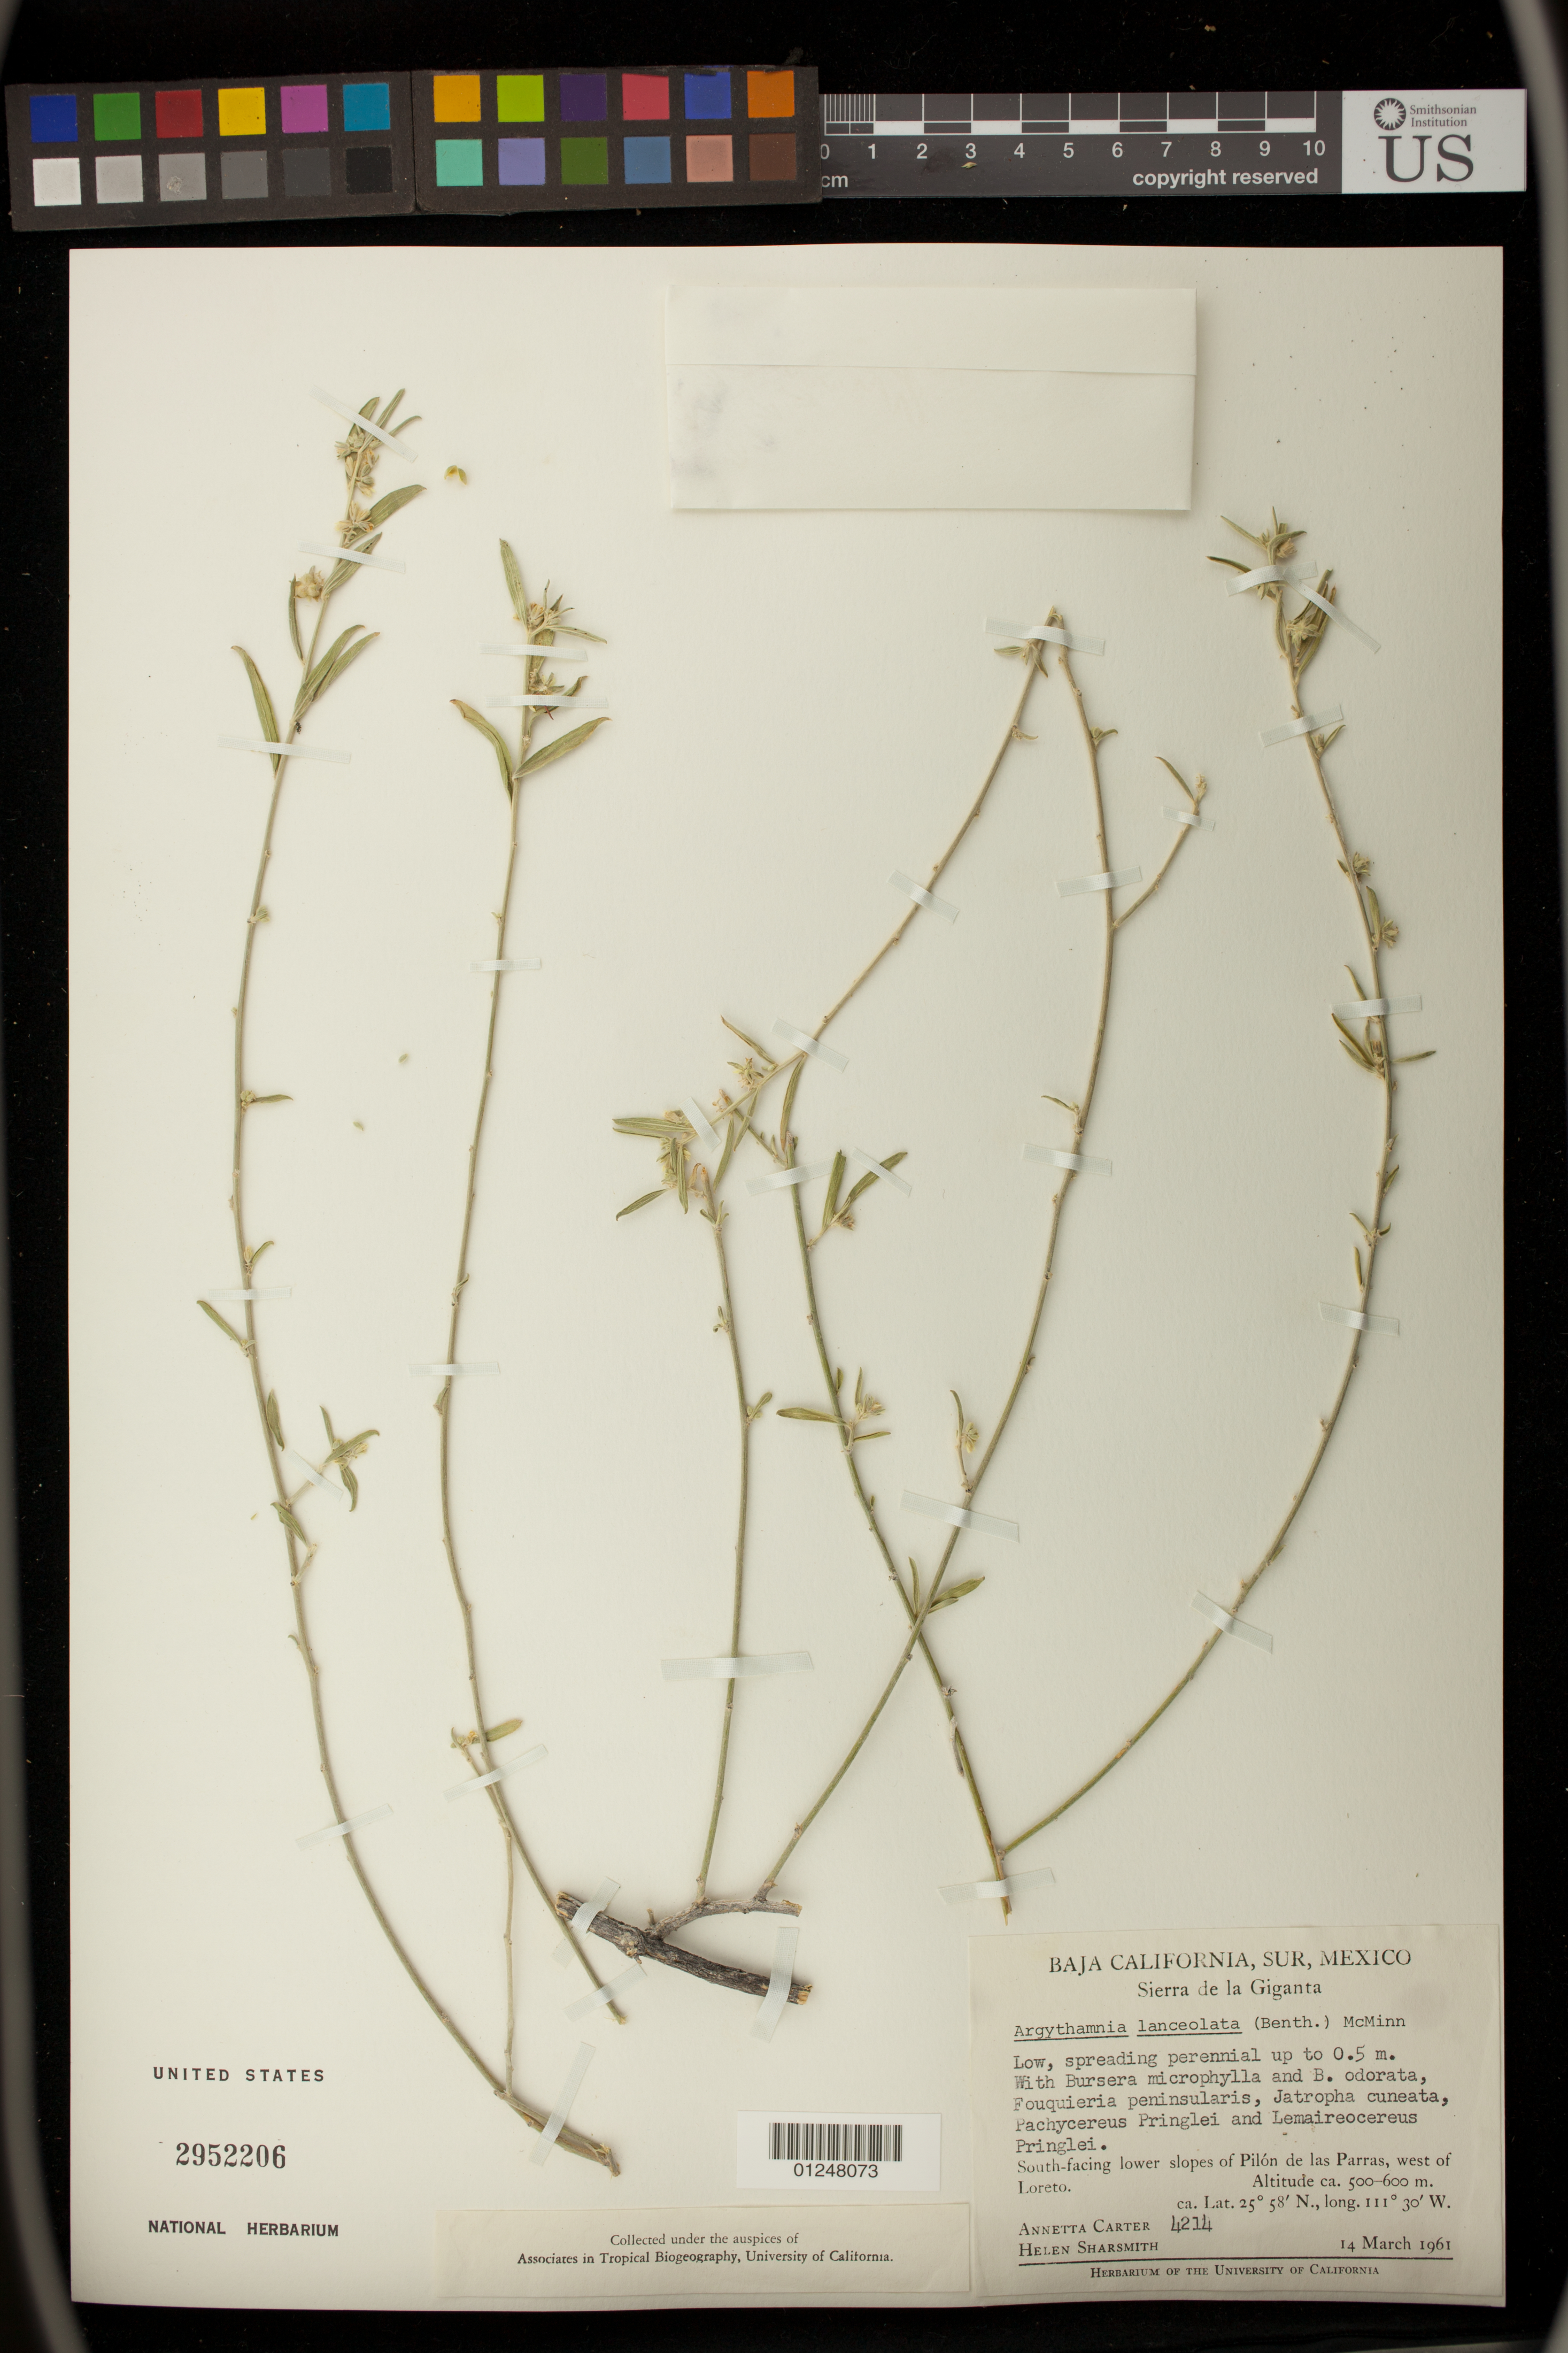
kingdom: Plantae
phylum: Tracheophyta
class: Magnoliopsida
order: Malpighiales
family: Euphorbiaceae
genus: Argythamnia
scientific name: Argythamnia lanceolata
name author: (Benth.) Müll. Arg.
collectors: A. M. Carter & H. Sharsmith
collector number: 4214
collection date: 1961-03-14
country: Mexico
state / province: Baja California Sur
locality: Sierra de la Giganta, South-facing lower slopes of Pilon de las Parras, west of Loreto.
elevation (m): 500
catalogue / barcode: US 2952206